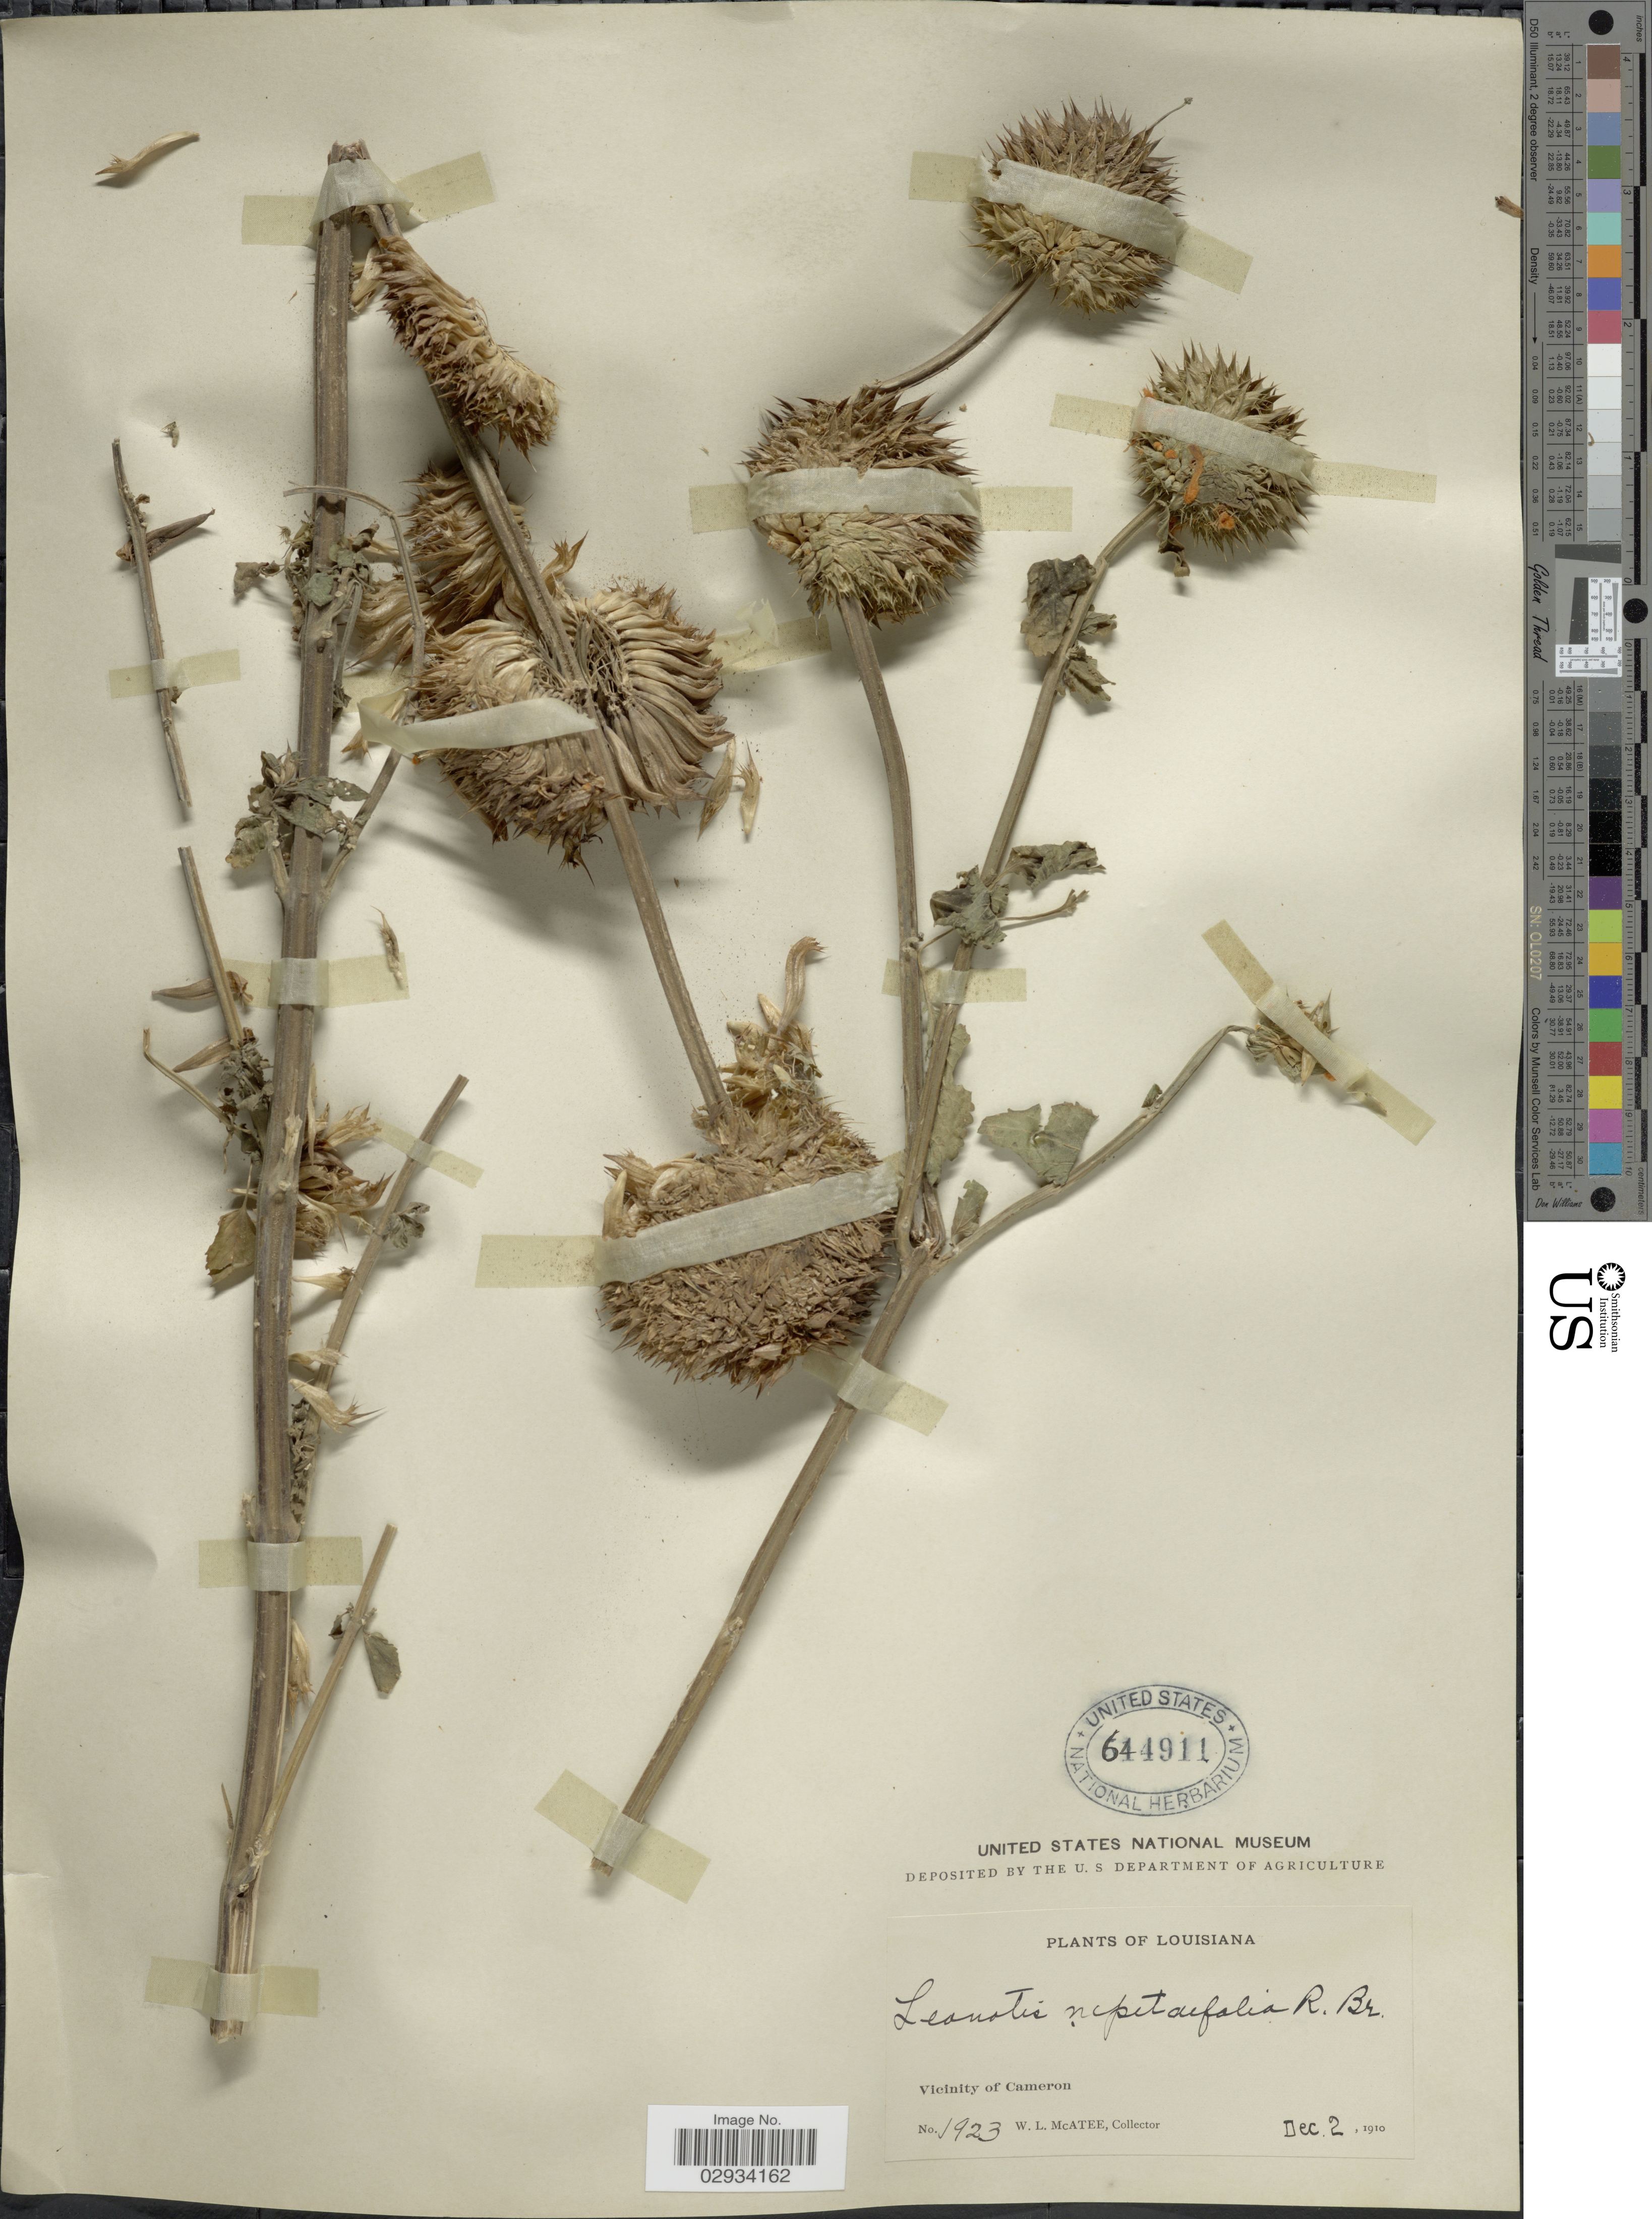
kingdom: Plantae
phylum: Tracheophyta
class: Magnoliopsida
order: Lamiales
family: Lamiaceae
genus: Leonotis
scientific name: Leonotis nepetifolia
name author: (L.) R. Br.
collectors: W. McAtee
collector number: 1923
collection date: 1910-12-02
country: United States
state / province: Louisiana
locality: Vicinity of Cameron.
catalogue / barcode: US 644911